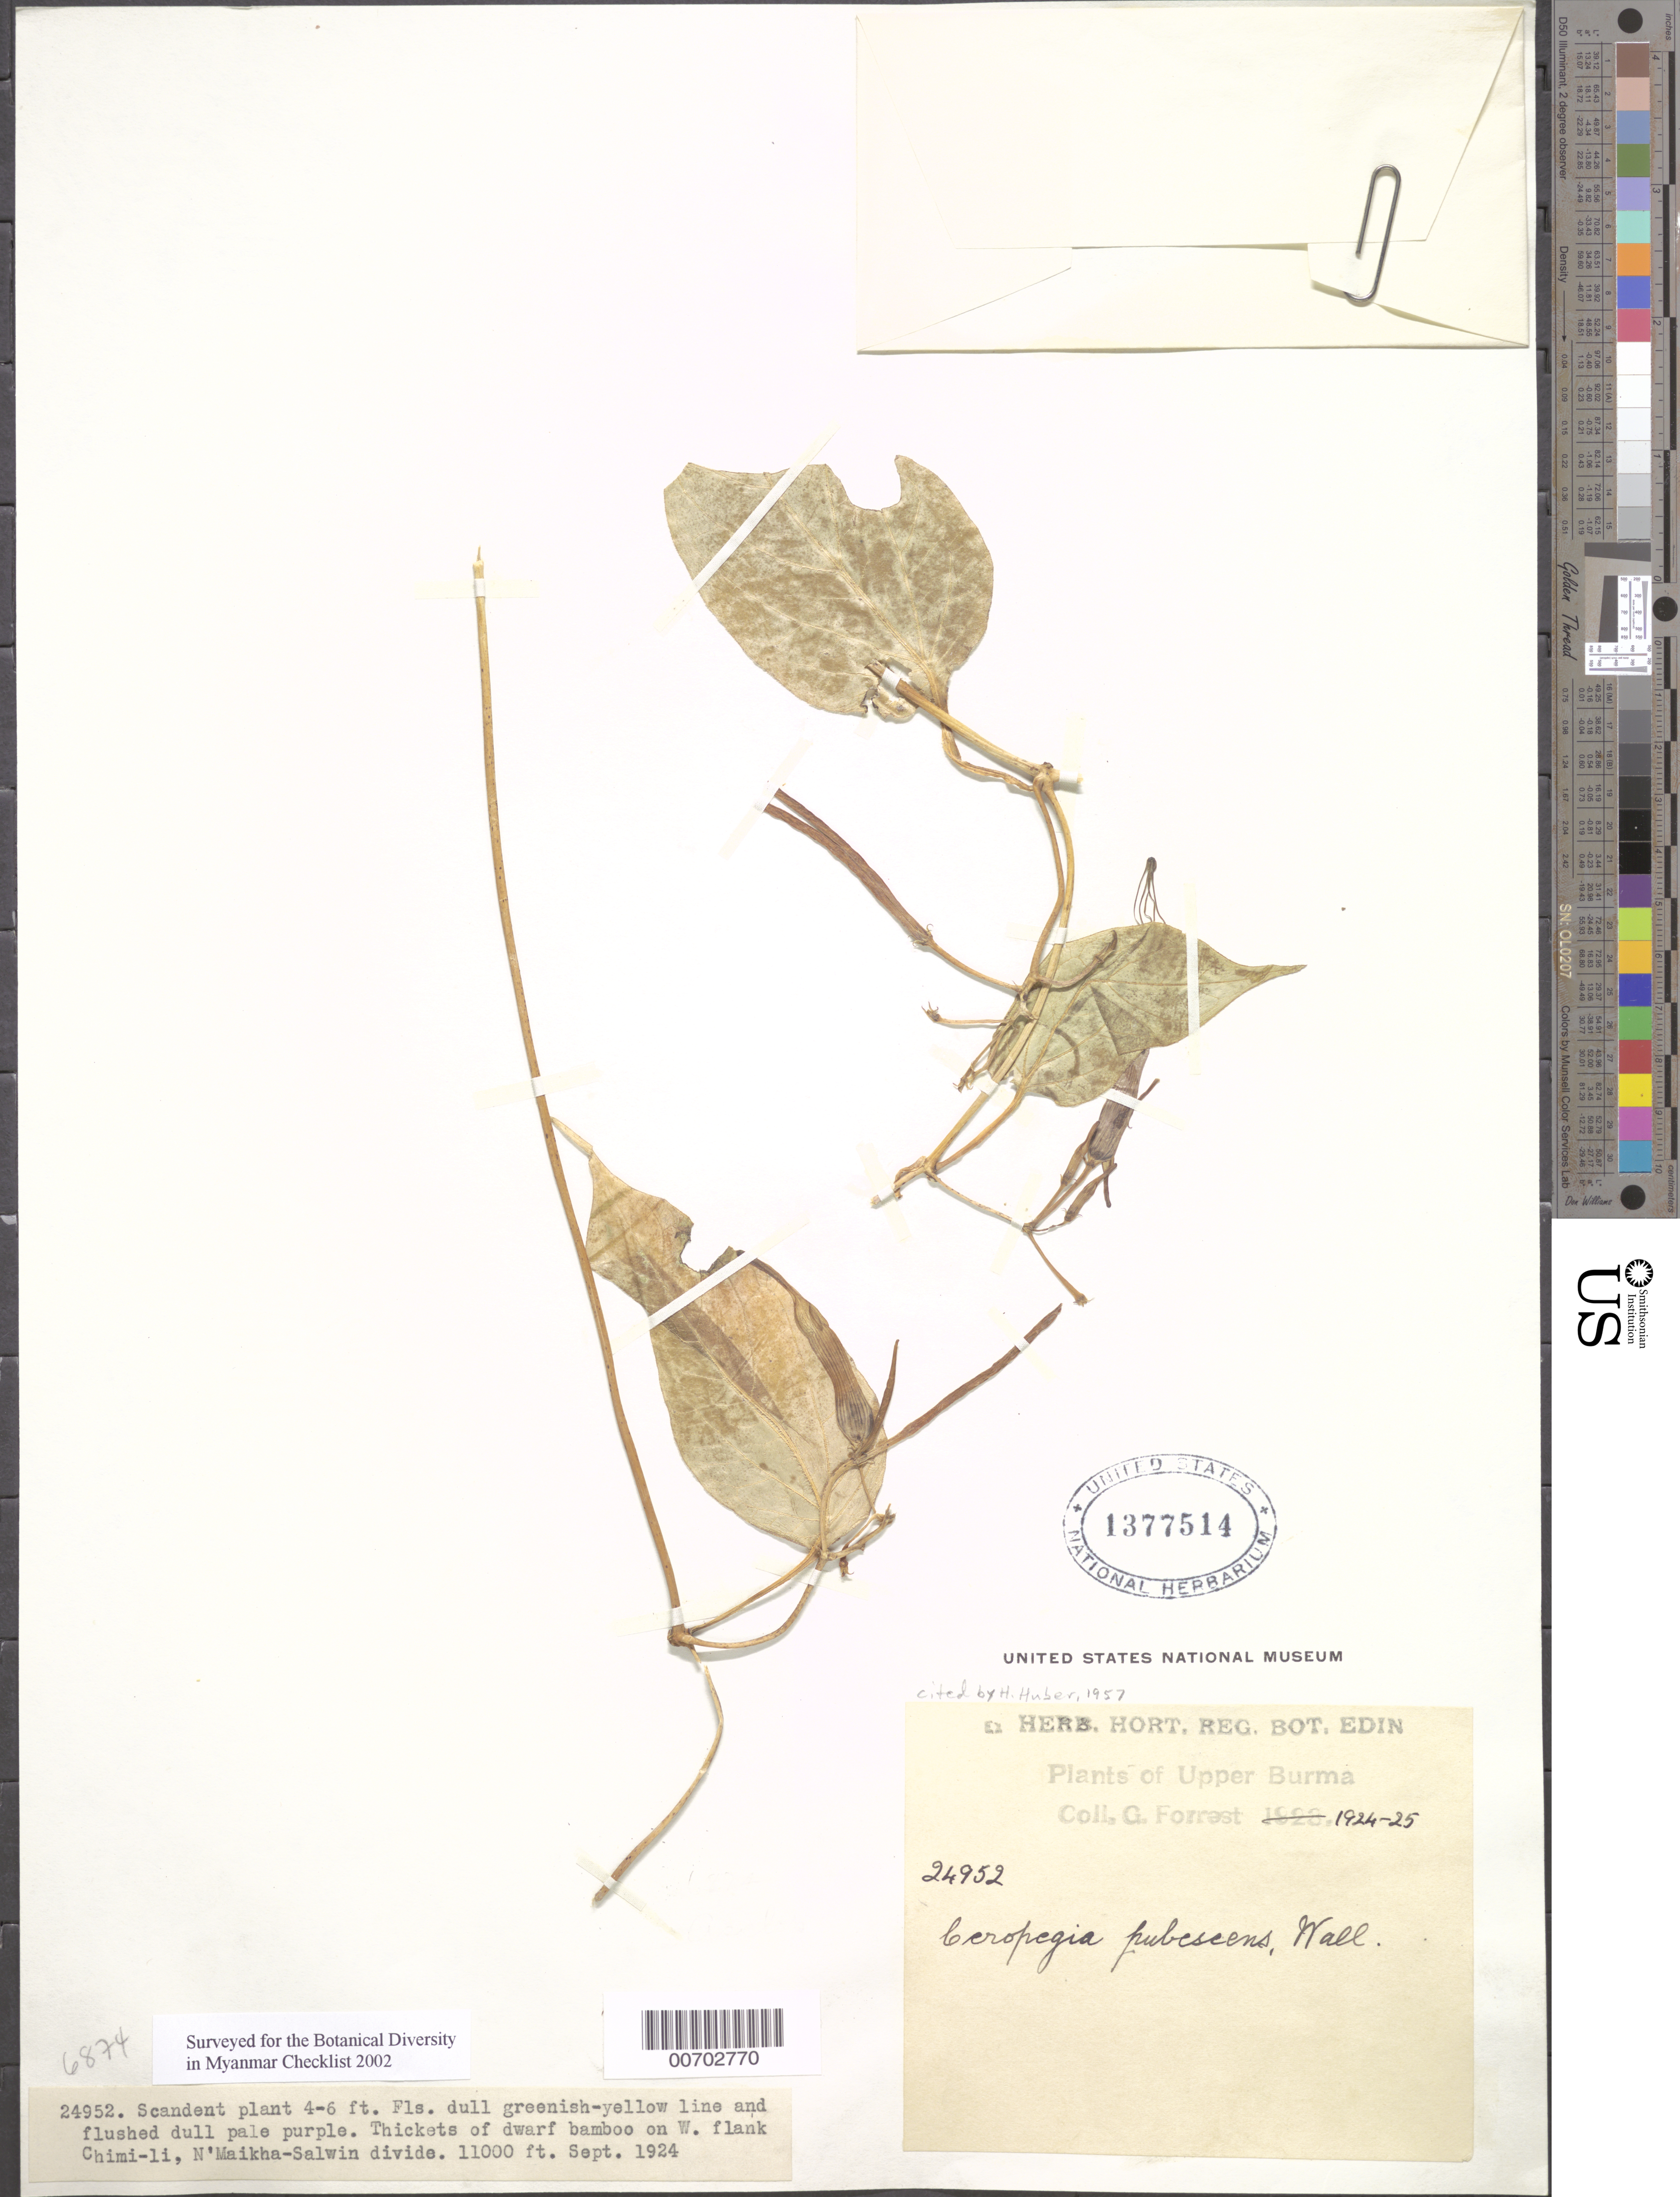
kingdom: Plantae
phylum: Tracheophyta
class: Magnoliopsida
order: Gentianales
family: Apocynaceae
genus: Ceropegia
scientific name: Ceropegia pubescens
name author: Wall.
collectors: G. Forrest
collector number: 24952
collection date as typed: Sep 1924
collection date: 1924-09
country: Myanmar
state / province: Kachin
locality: N'Maikha-Salwin Divide, Chimi-li, W flank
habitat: Thickets of dwarf bamboo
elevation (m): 3353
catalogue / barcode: US 1377514